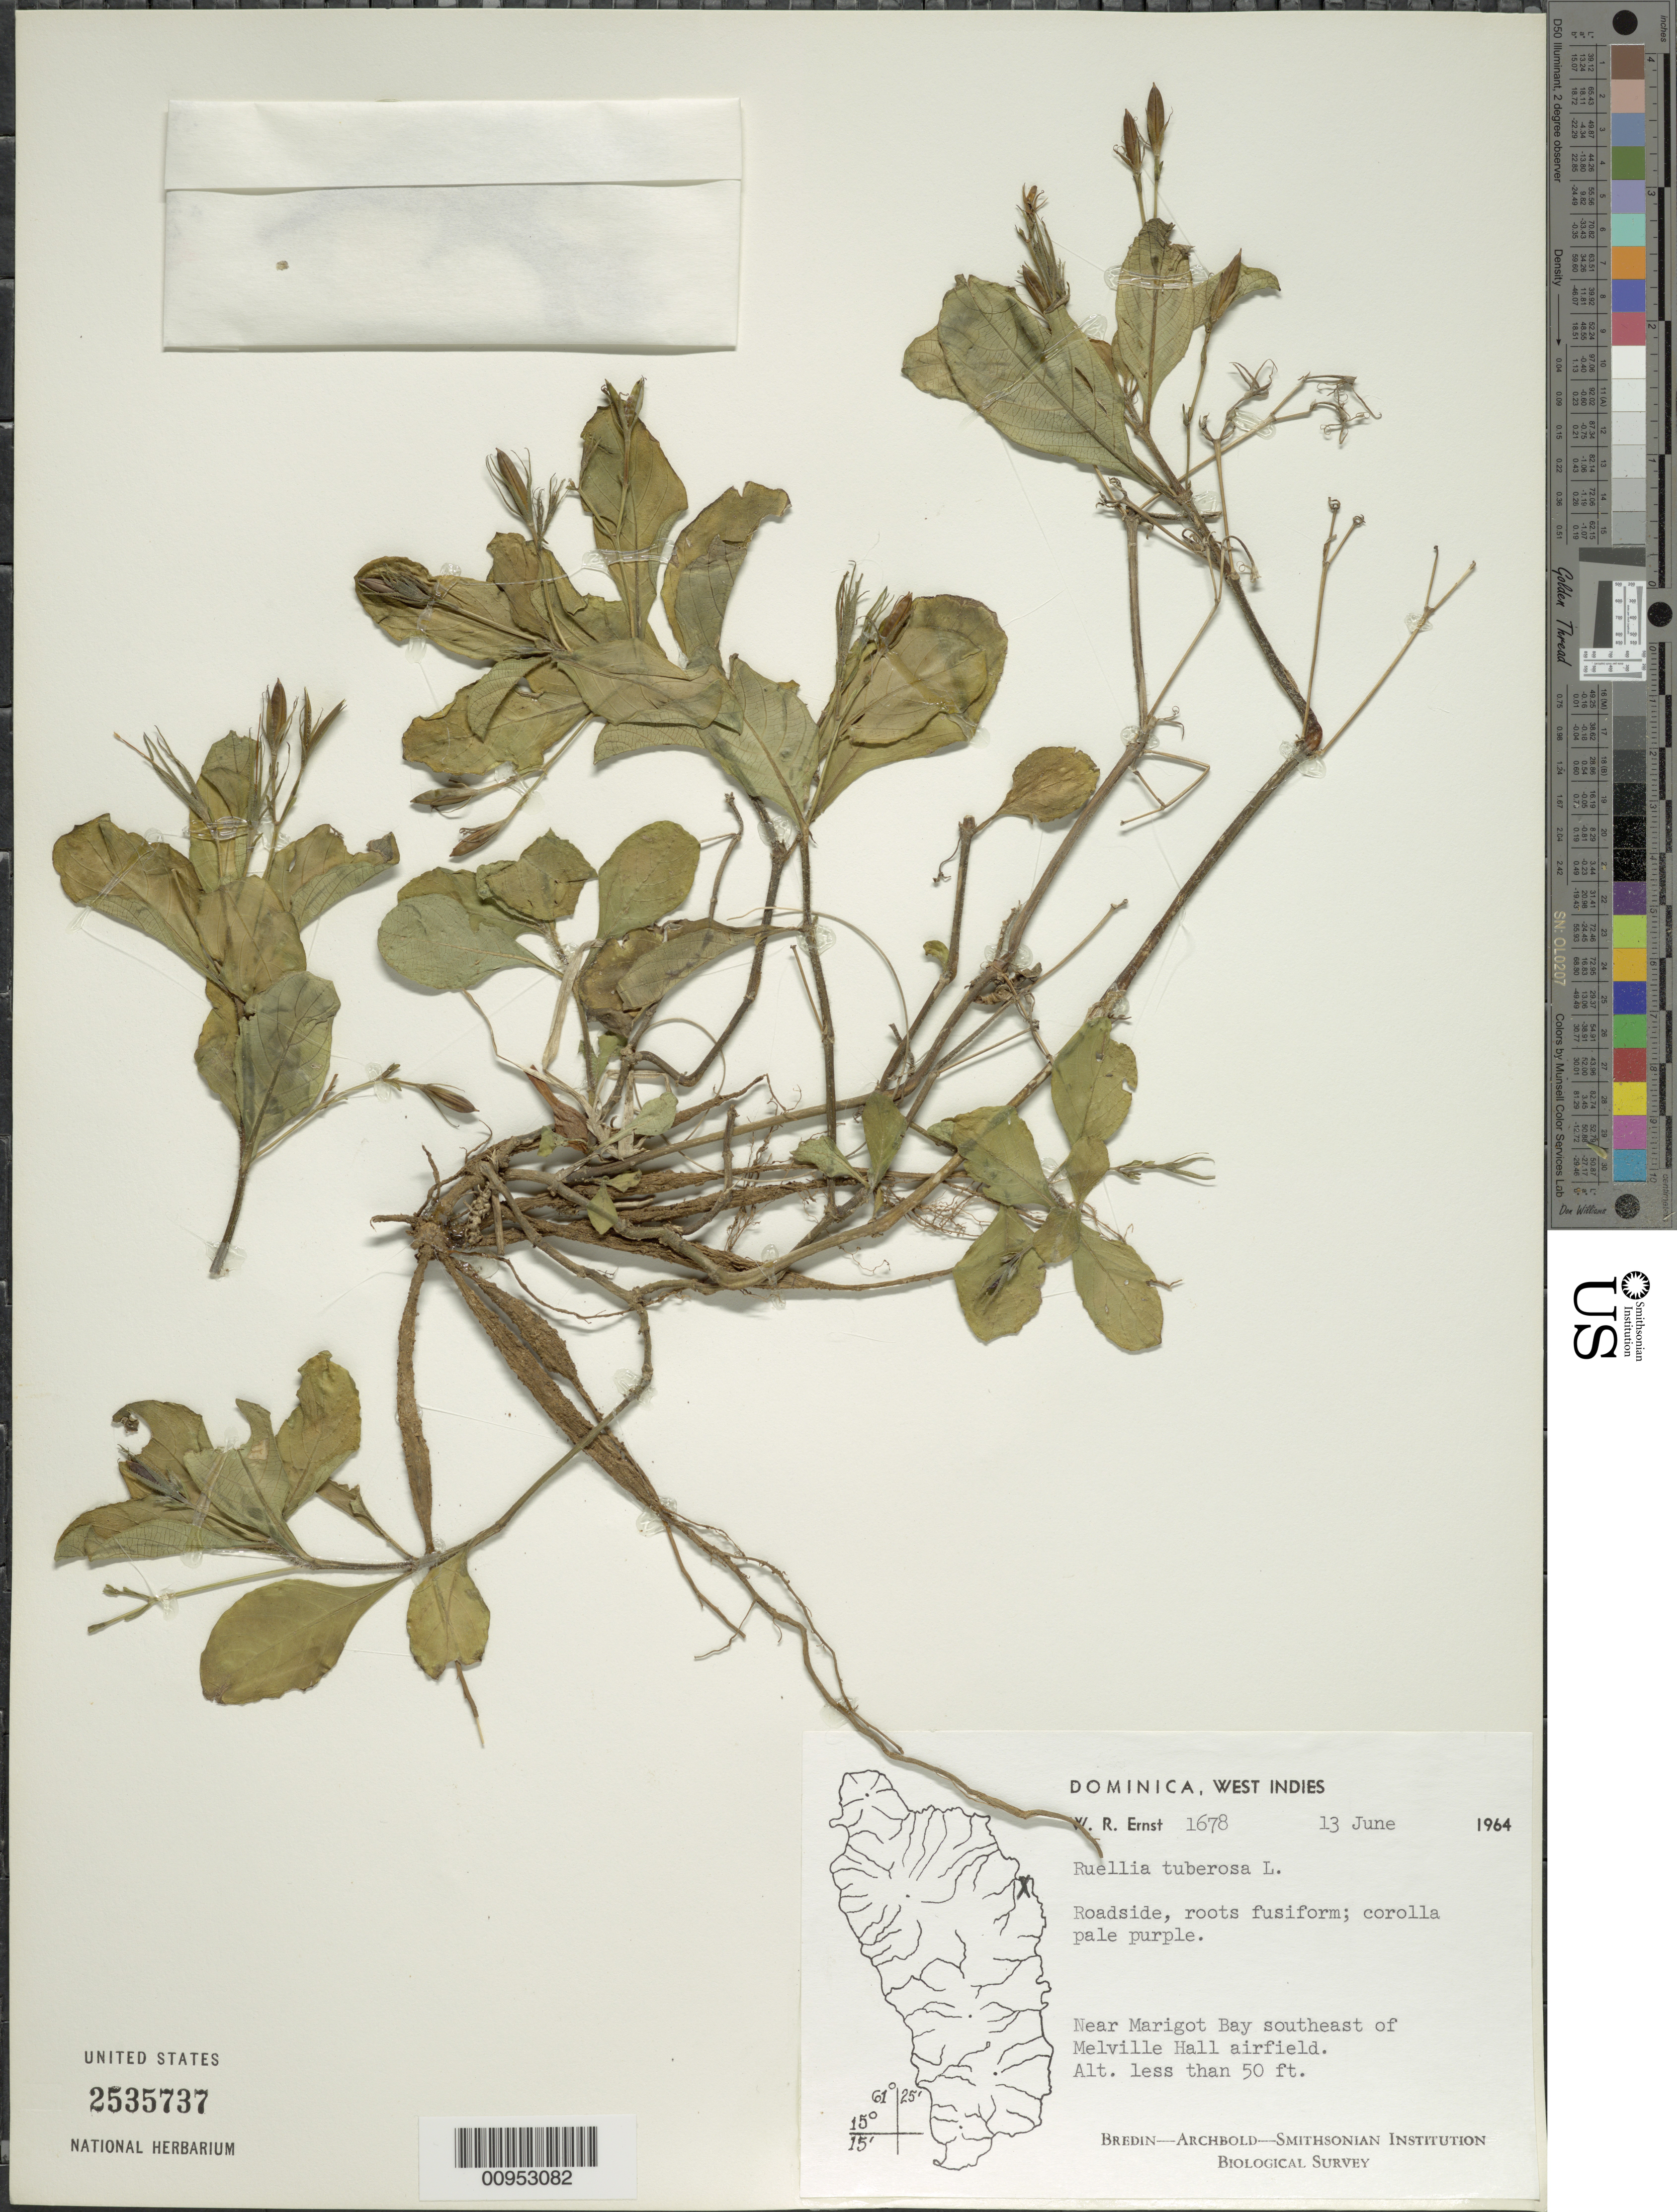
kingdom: Plantae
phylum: Tracheophyta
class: Magnoliopsida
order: Lamiales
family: Acanthaceae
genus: Ruellia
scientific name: Ruellia tuberosa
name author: L.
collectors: W. R. Ernst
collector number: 1678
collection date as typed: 13 Jun 1964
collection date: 1964-06-13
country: Dominica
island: Dominica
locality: Near Marigot Bay, southeast of Mellville Hall airfield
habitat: Roadside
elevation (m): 15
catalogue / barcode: US 2535737